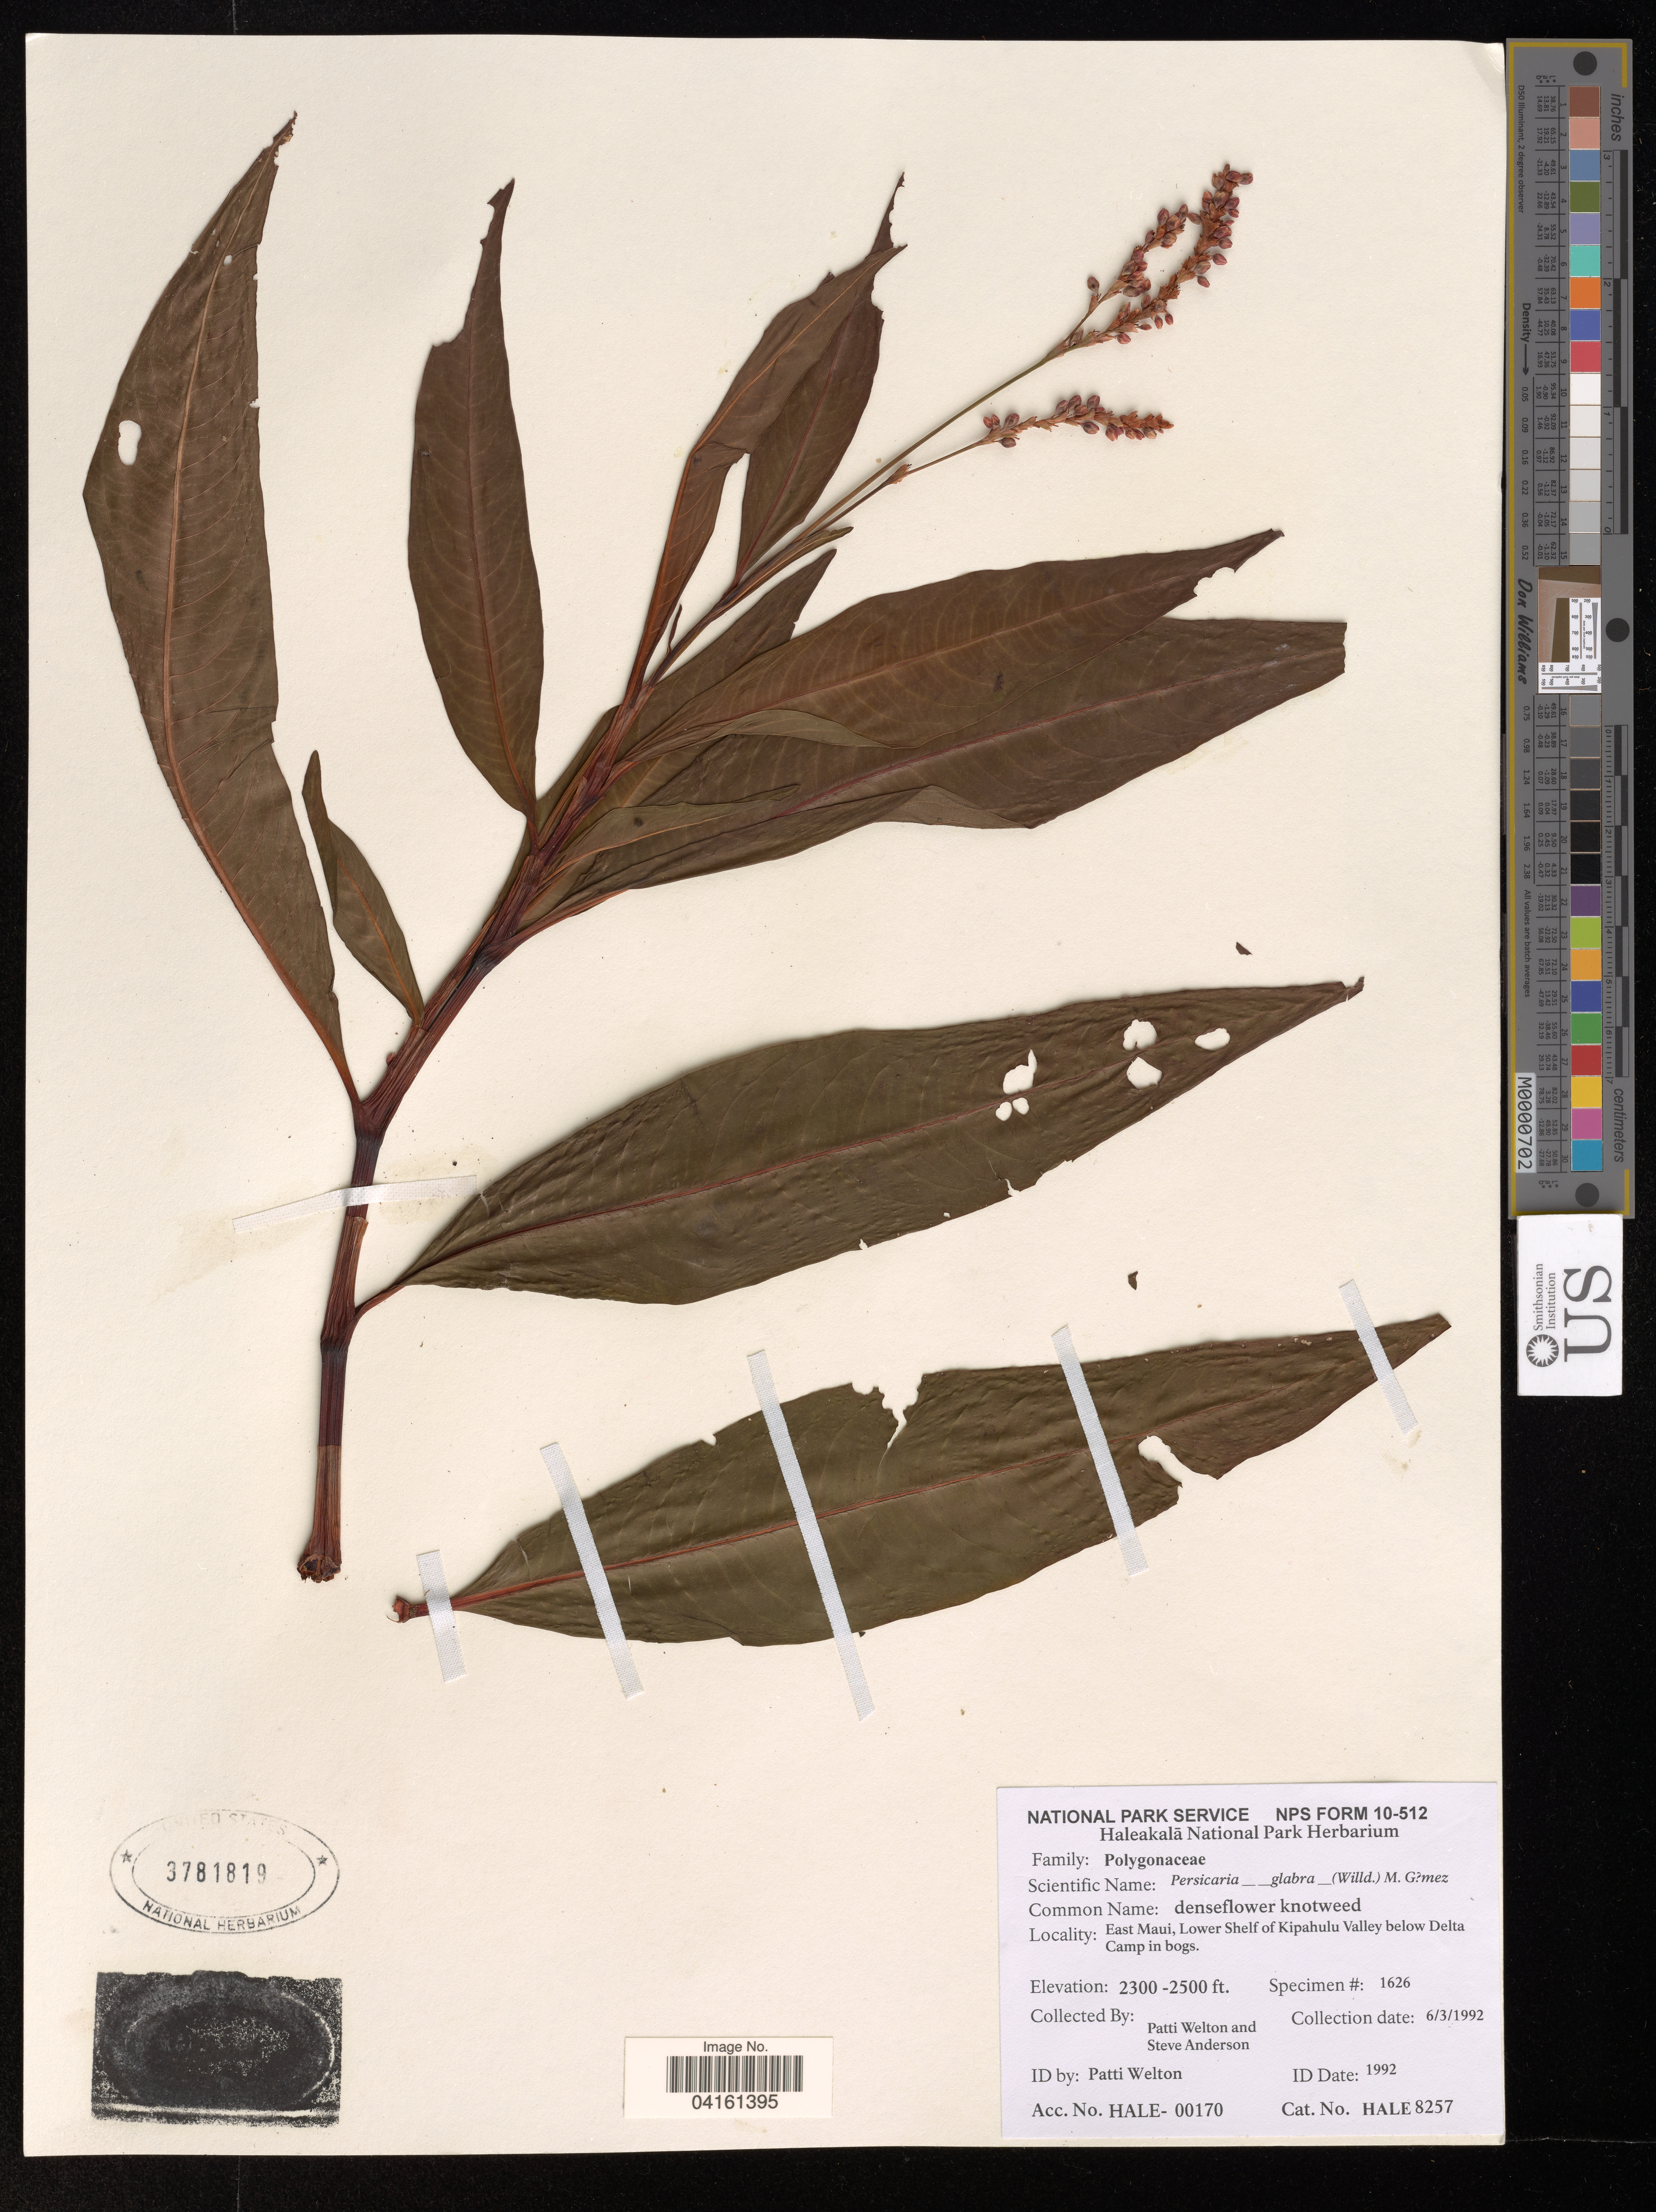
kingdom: Plantae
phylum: Tracheophyta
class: Magnoliopsida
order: Caryophyllales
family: Polygonaceae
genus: Persicaria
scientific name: Persicaria glabra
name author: (Willd.) M. Gómez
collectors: P. Welton & S. Anderson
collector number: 1626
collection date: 1992-06-03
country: United States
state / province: Hawaii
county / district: Maui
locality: East Maui, Lower Shelf of Kipahulu Valley below Delta Camp in bogs.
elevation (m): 701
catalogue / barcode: US 3781819